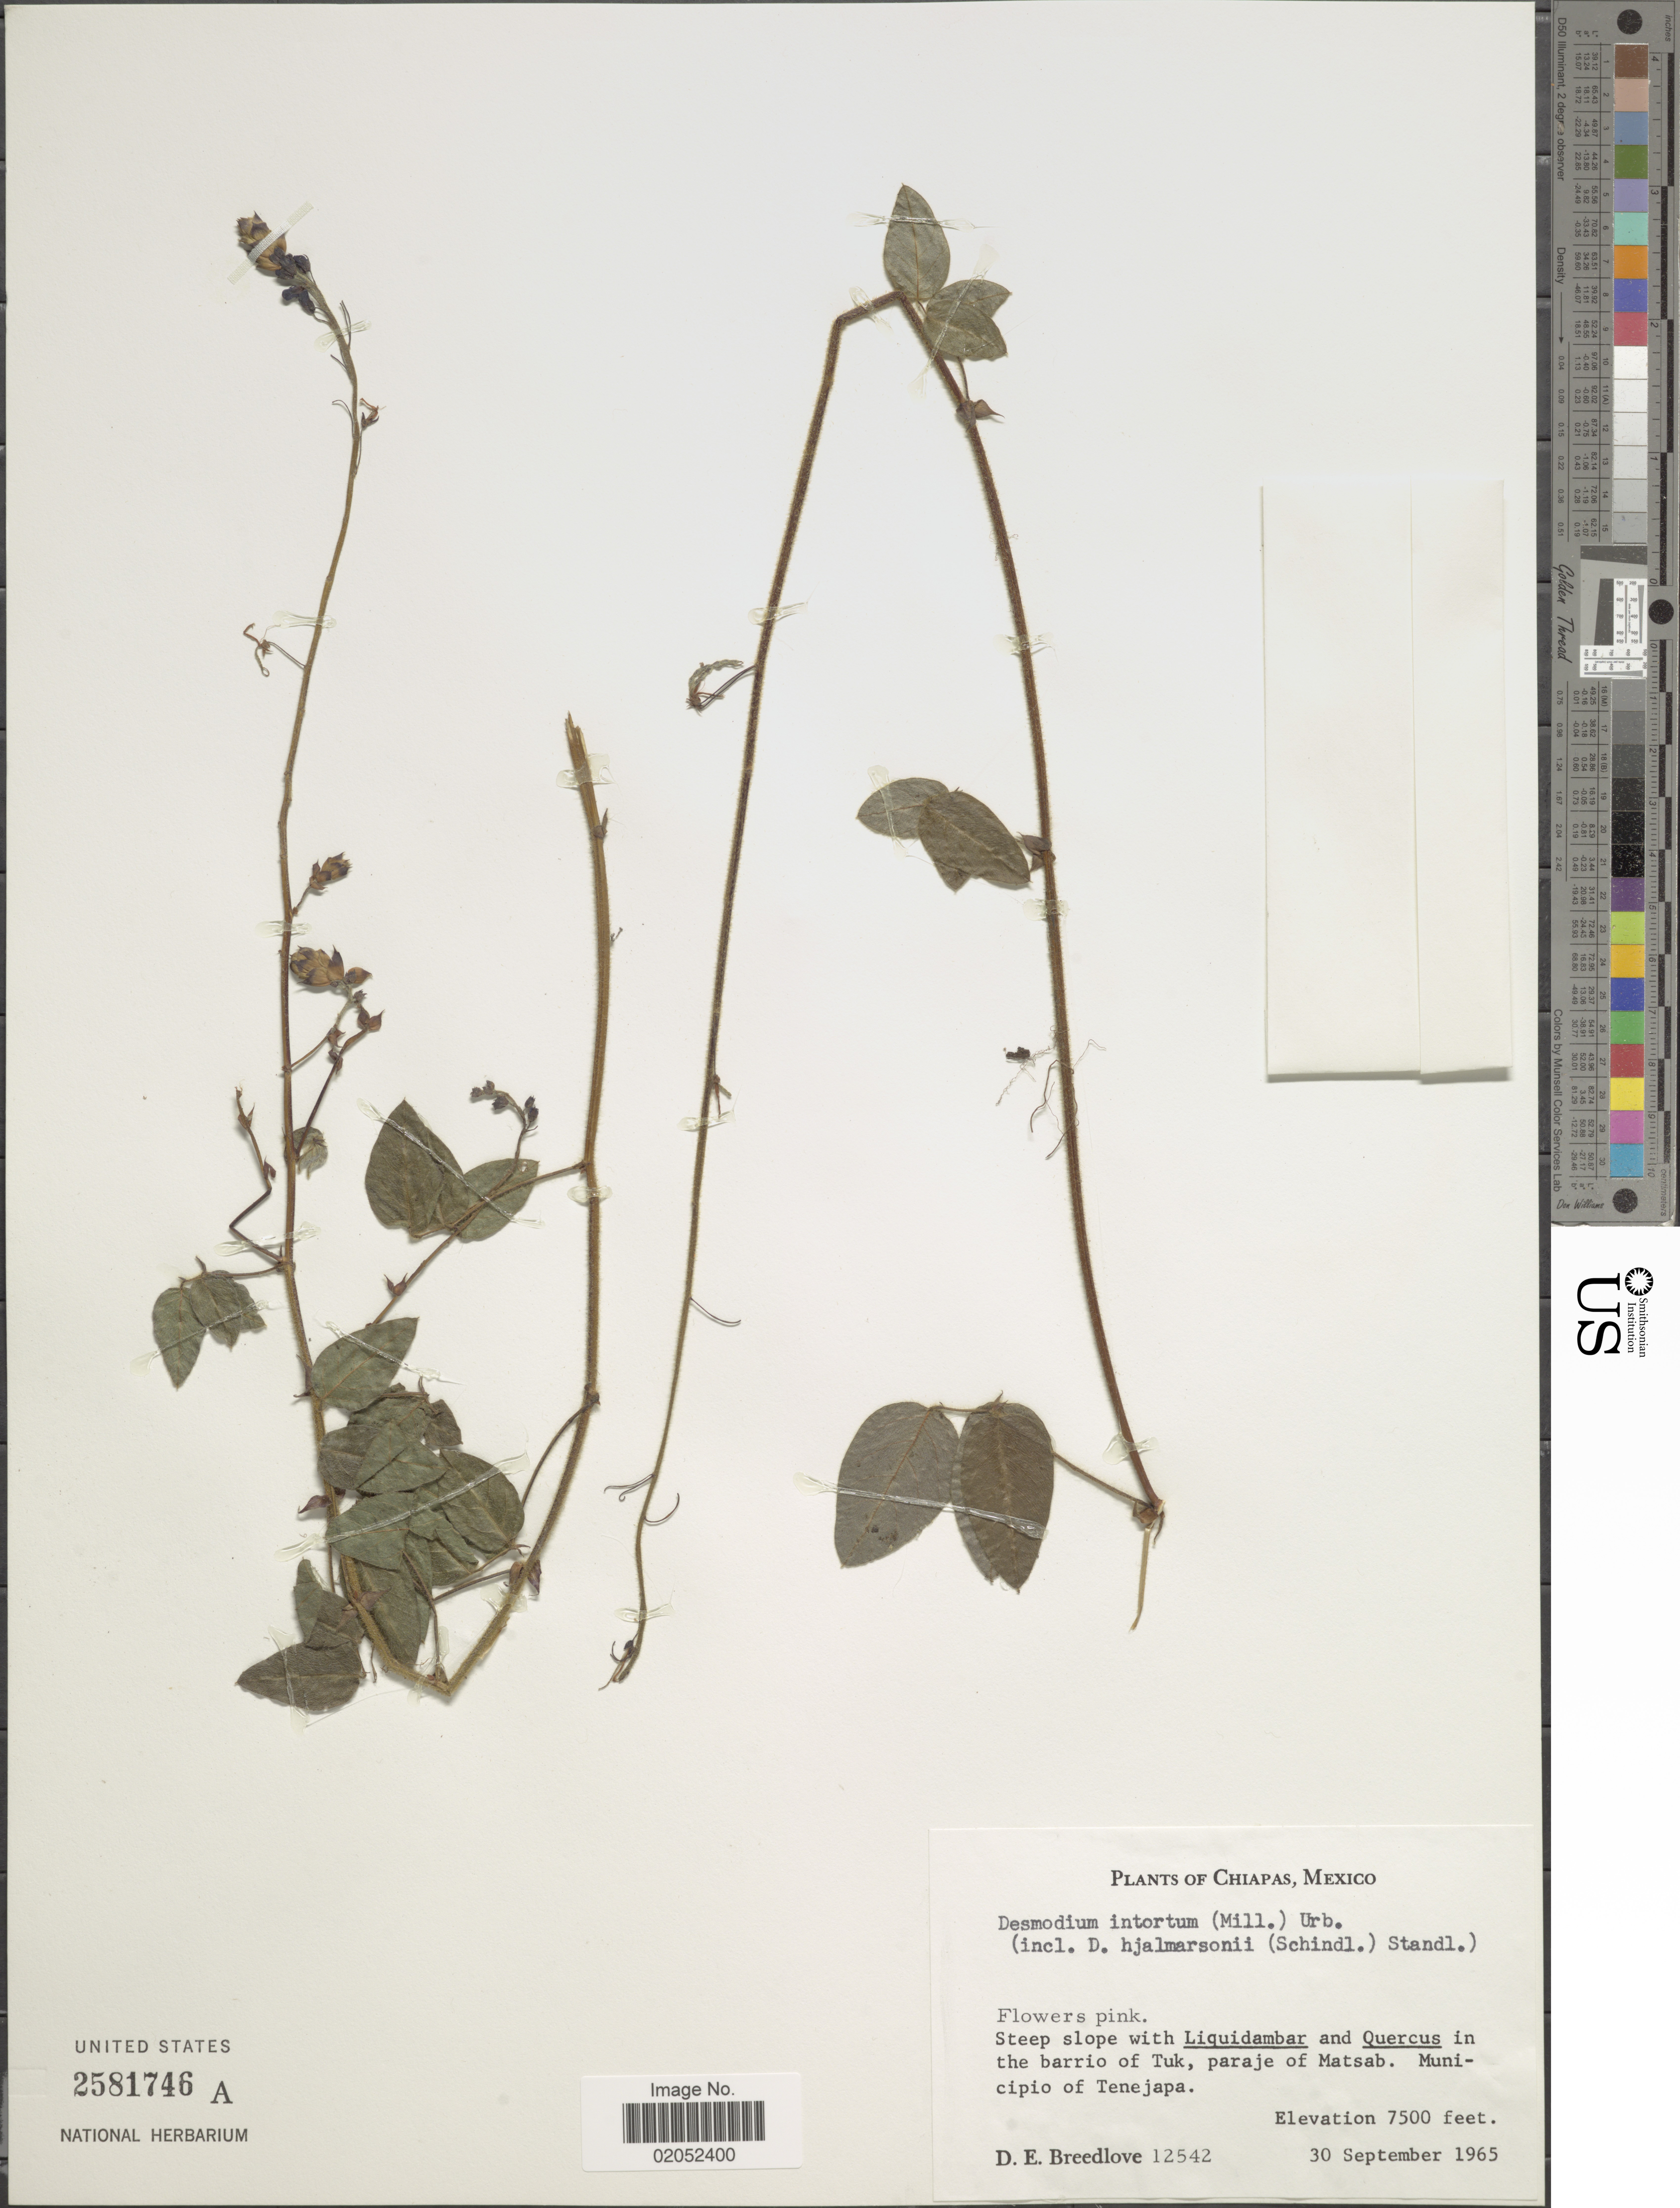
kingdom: Plantae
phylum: Tracheophyta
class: Magnoliopsida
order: Fabales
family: Fabaceae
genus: Desmodium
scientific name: Desmodium intortum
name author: (Mill.) Urb.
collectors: D. E. Breedlove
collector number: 12542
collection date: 1965-09-30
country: Mexico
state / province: Chiapas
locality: Chiapas, Mexico, in the barrio of Tuk, paraje of Matsab.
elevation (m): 2286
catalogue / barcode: US 2581746A